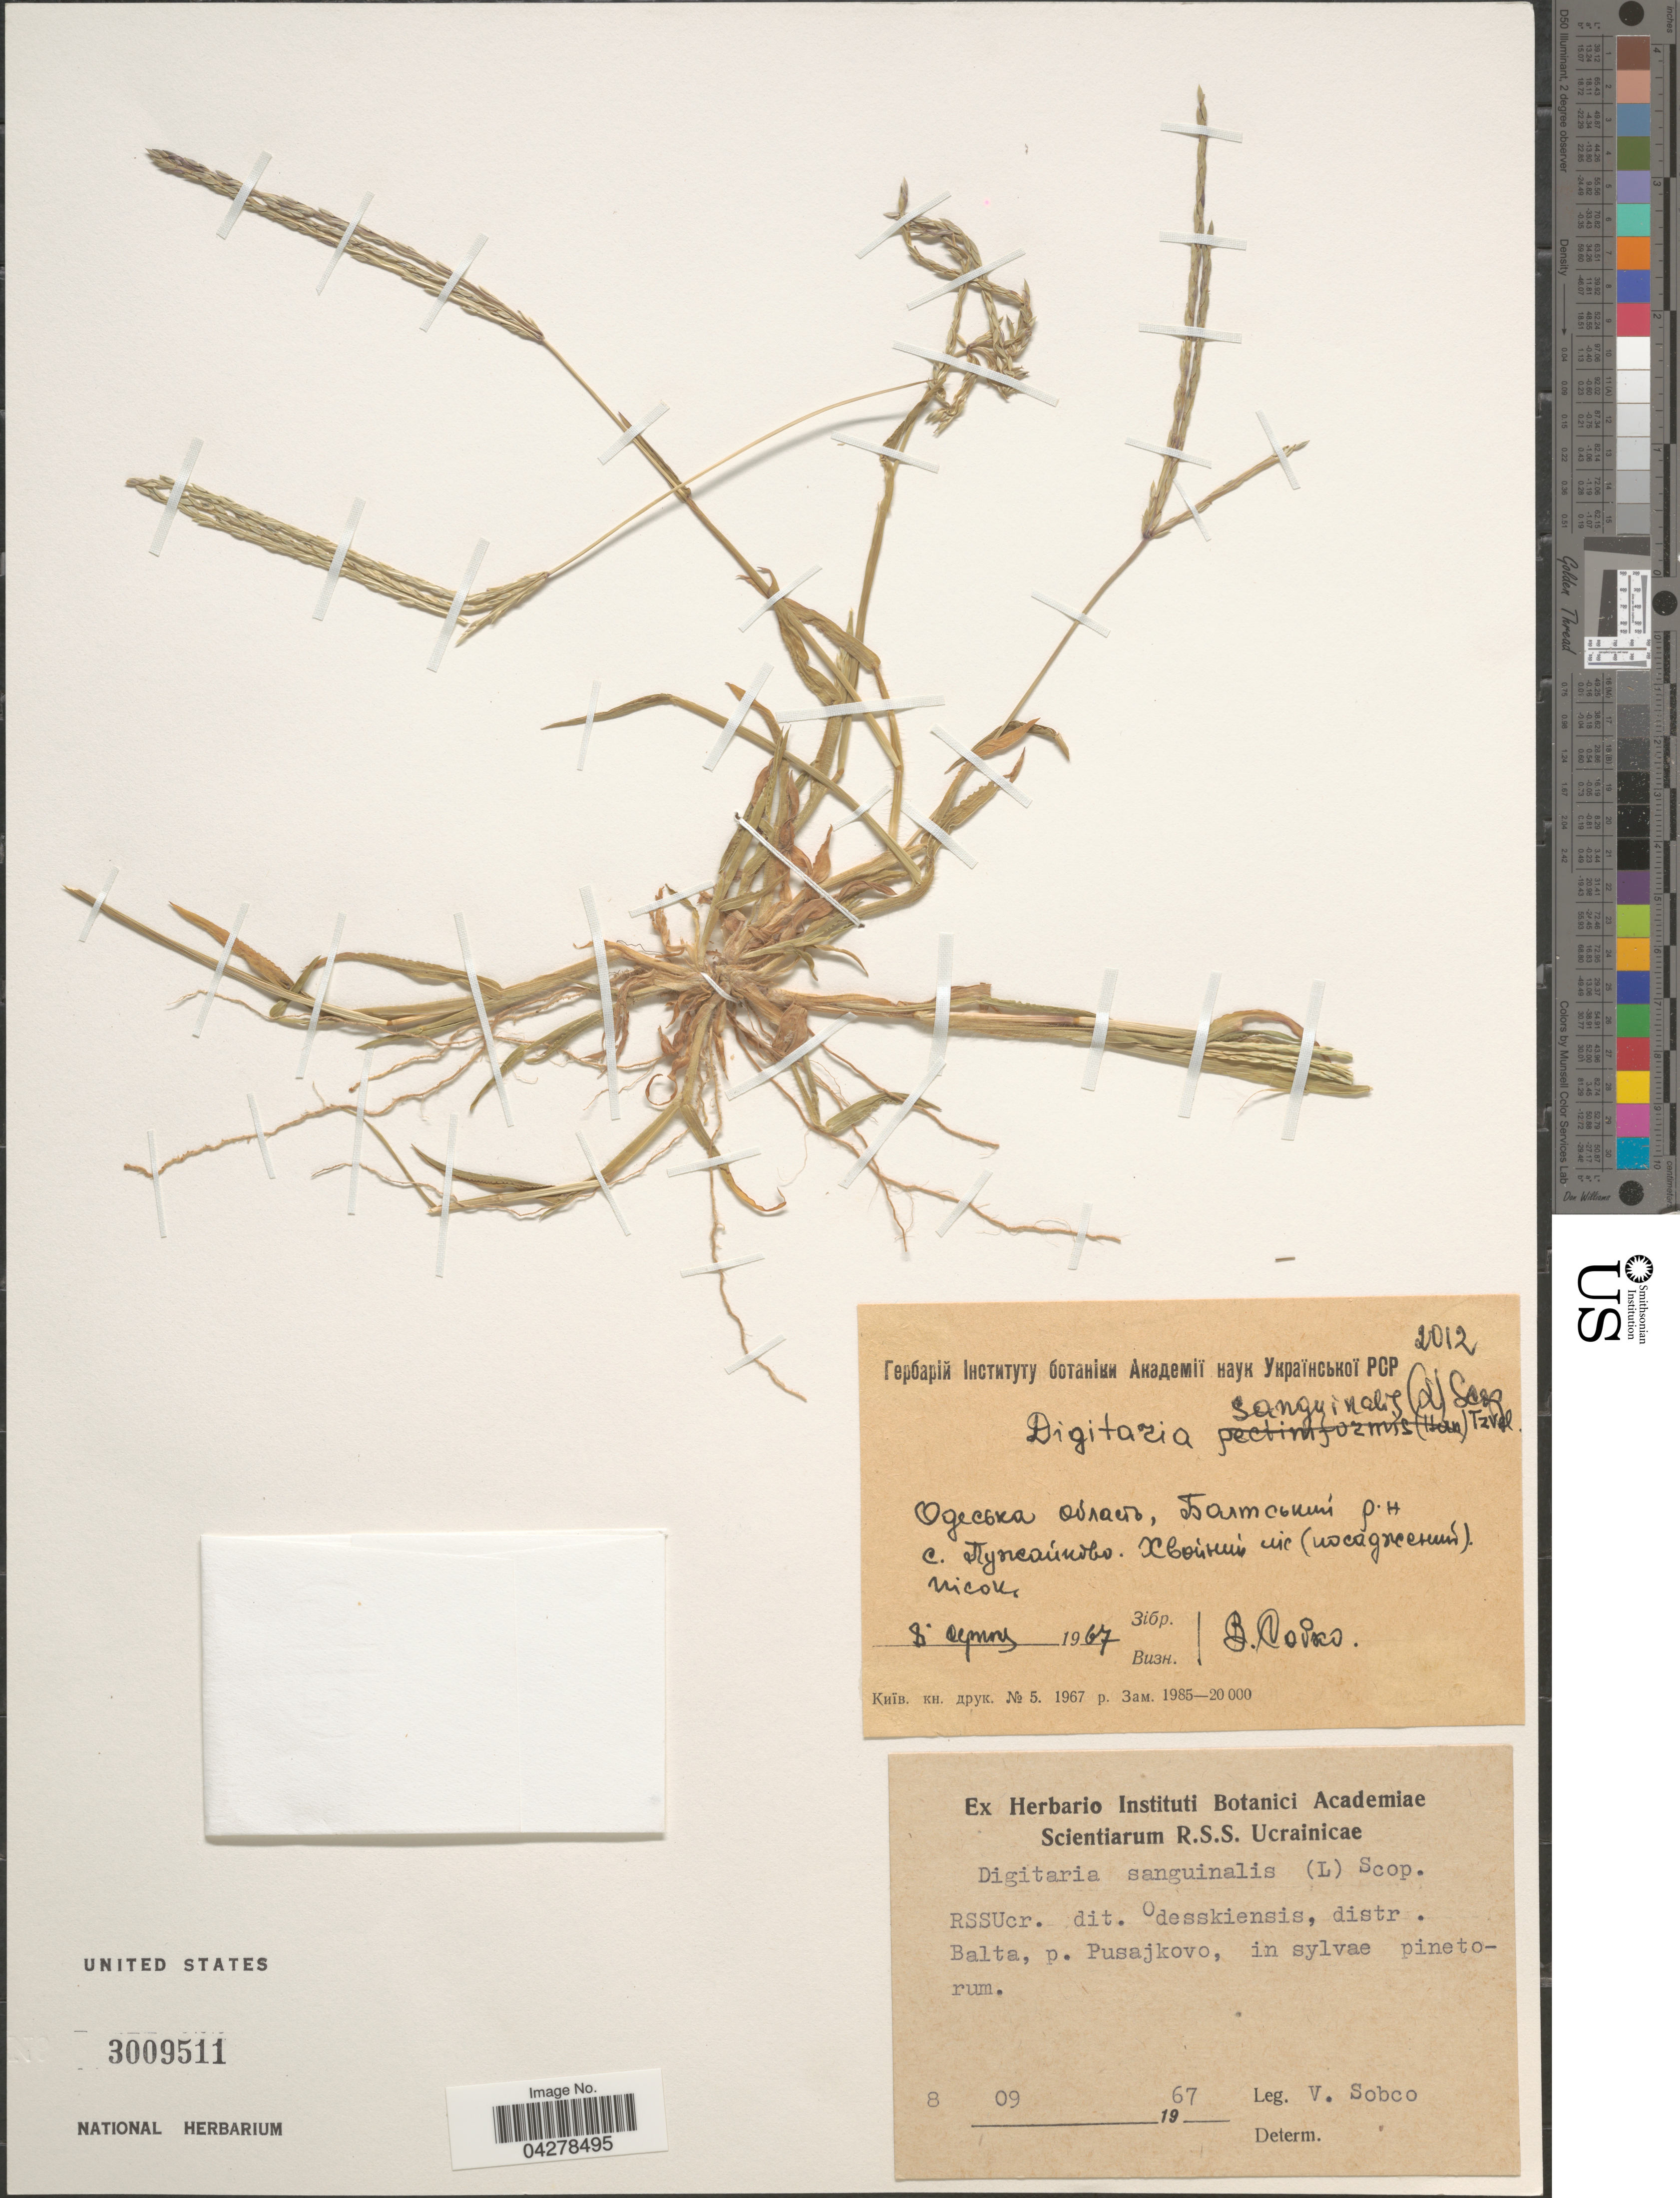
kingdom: Plantae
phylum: Tracheophyta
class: Liliopsida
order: Poales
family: Poaceae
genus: Digitaria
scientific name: Digitaria sanguinalis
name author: (L.) Scop.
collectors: V. Sobko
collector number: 2012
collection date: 1967-09-08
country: Ukraine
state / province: Odesa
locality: RSSUcr. dit. Odesskiensis, distr. Balta, p. Pusajkovo, in sylvae pinetorum.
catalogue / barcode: US 3009511